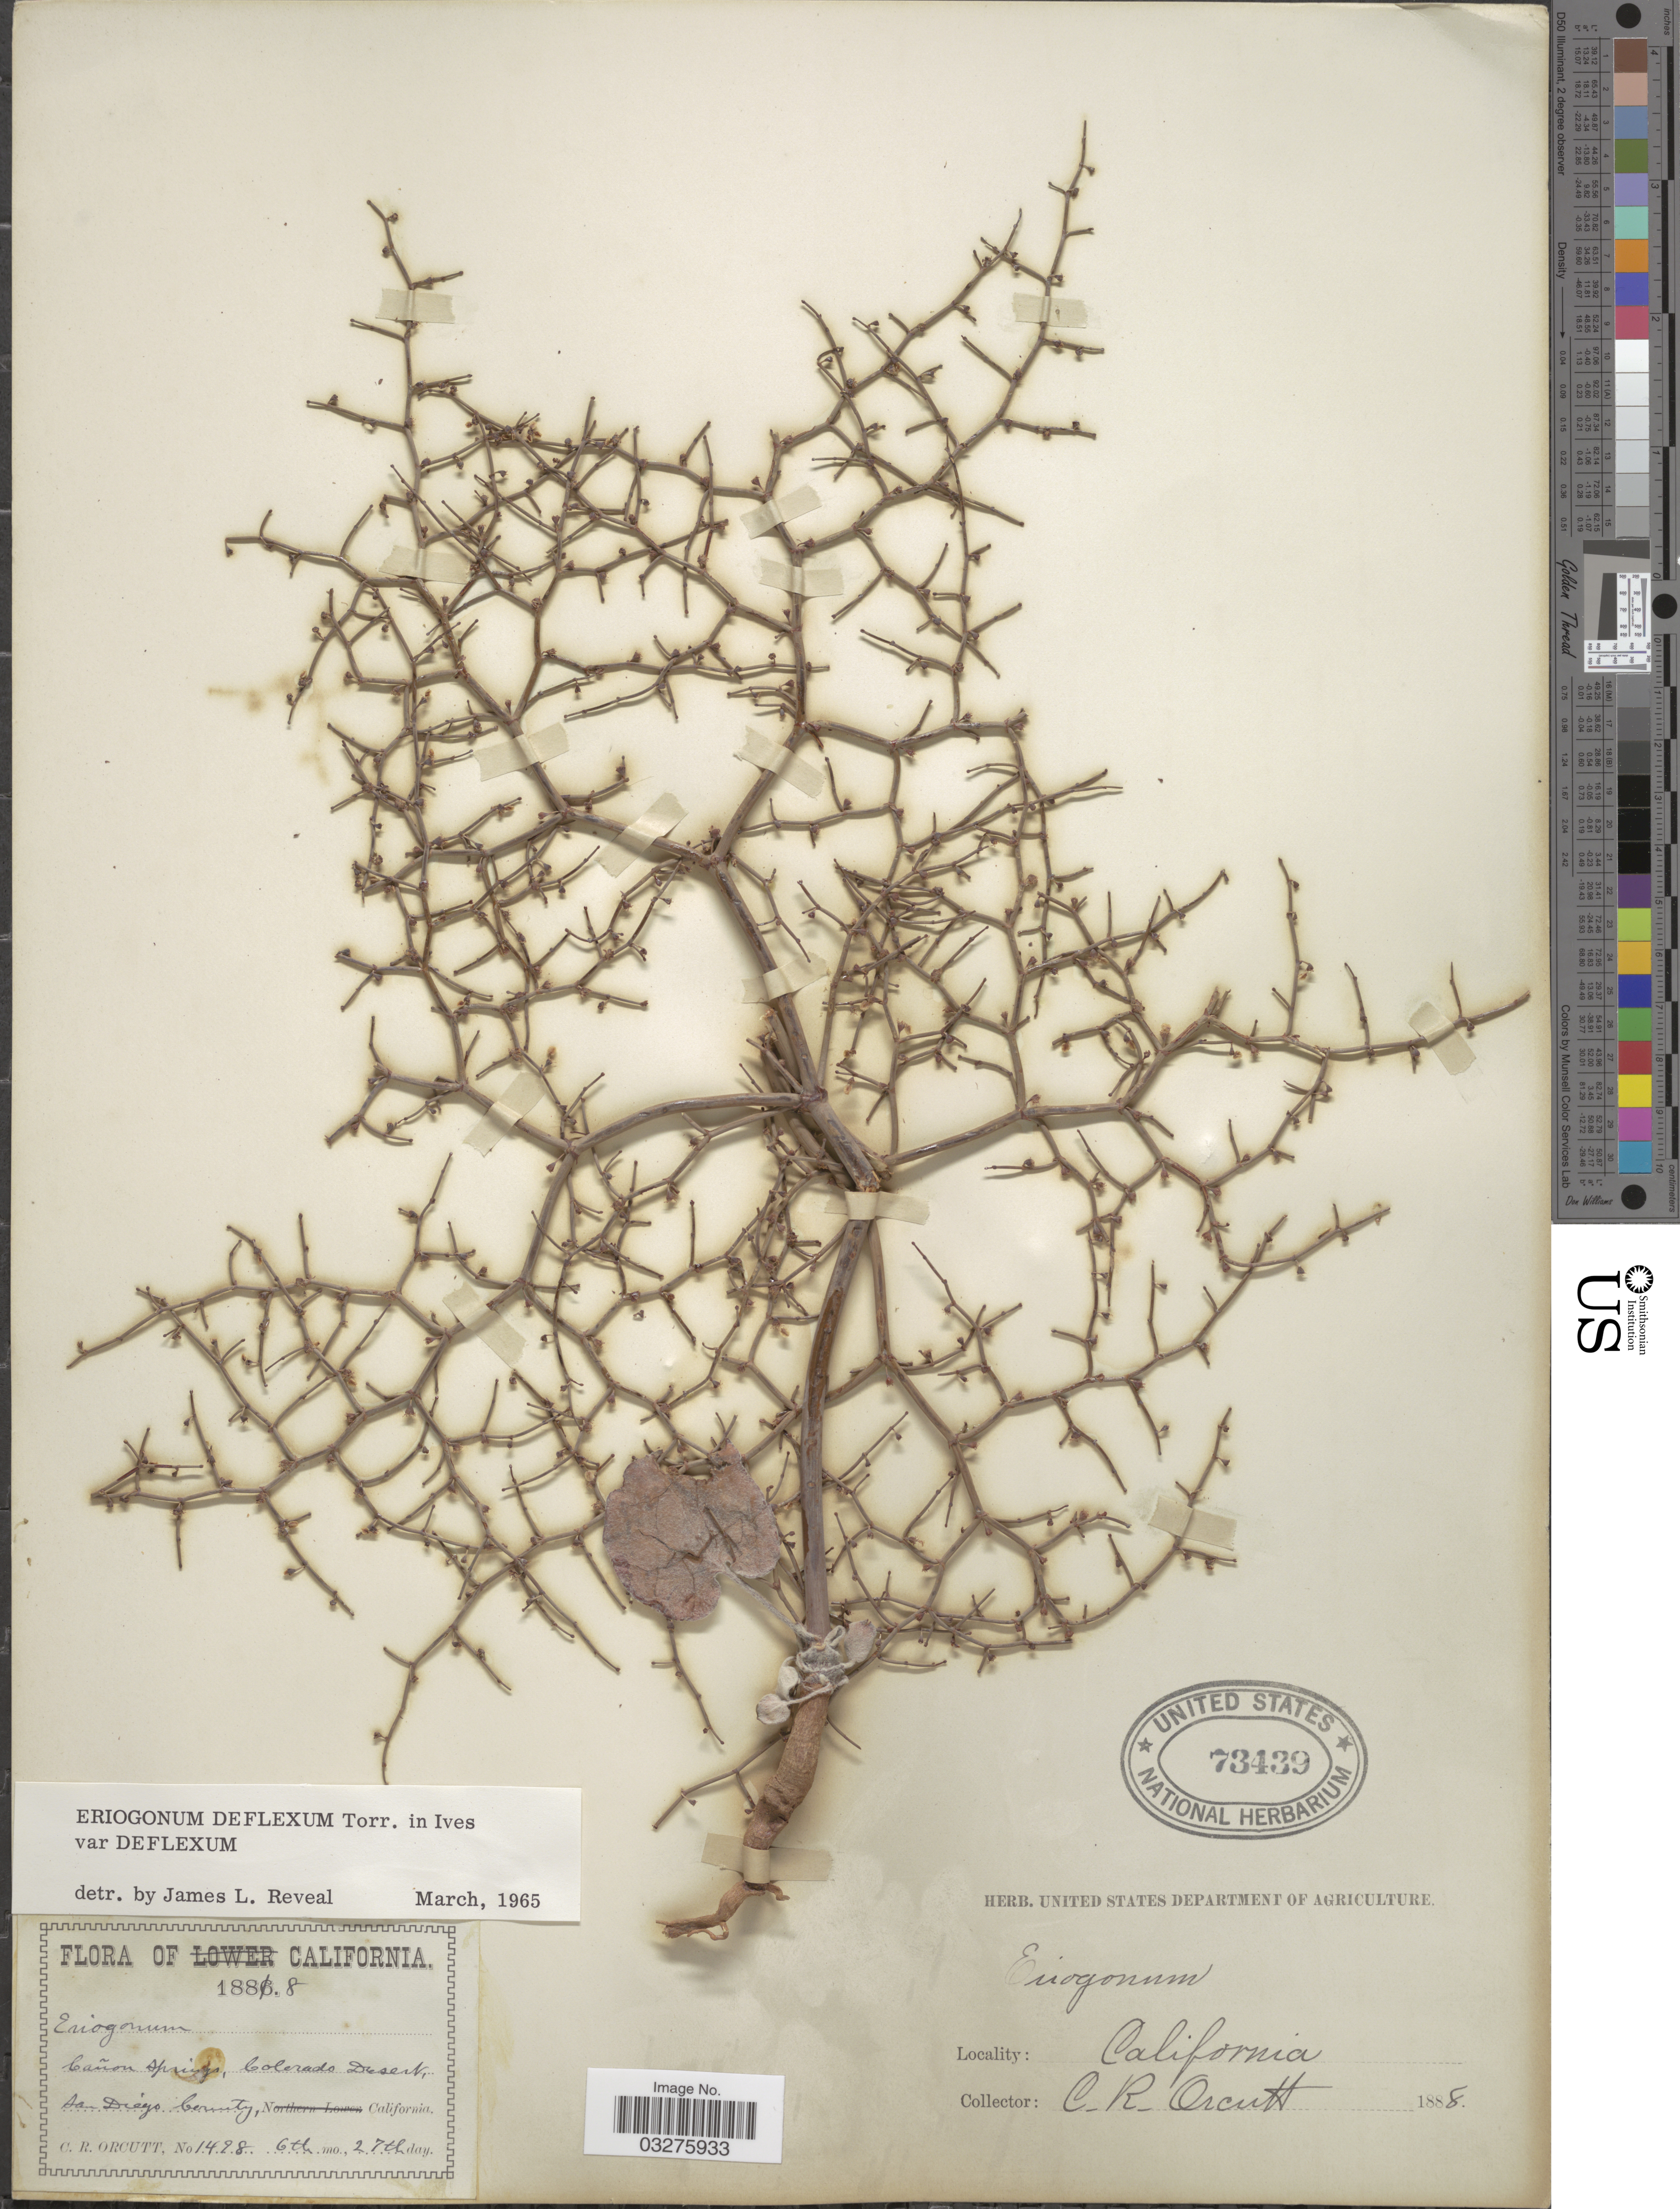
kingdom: Plantae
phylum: Tracheophyta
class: Magnoliopsida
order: Caryophyllales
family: Polygonaceae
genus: Eriogonum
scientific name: Eriogonum deflexum var. deflexum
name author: Torr. in Ives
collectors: C. R. Orcutt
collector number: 1498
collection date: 1888-06-27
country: United States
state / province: California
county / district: San Diego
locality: Cañon Springs, Colorado Desert, San Diego County.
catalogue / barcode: US 73439